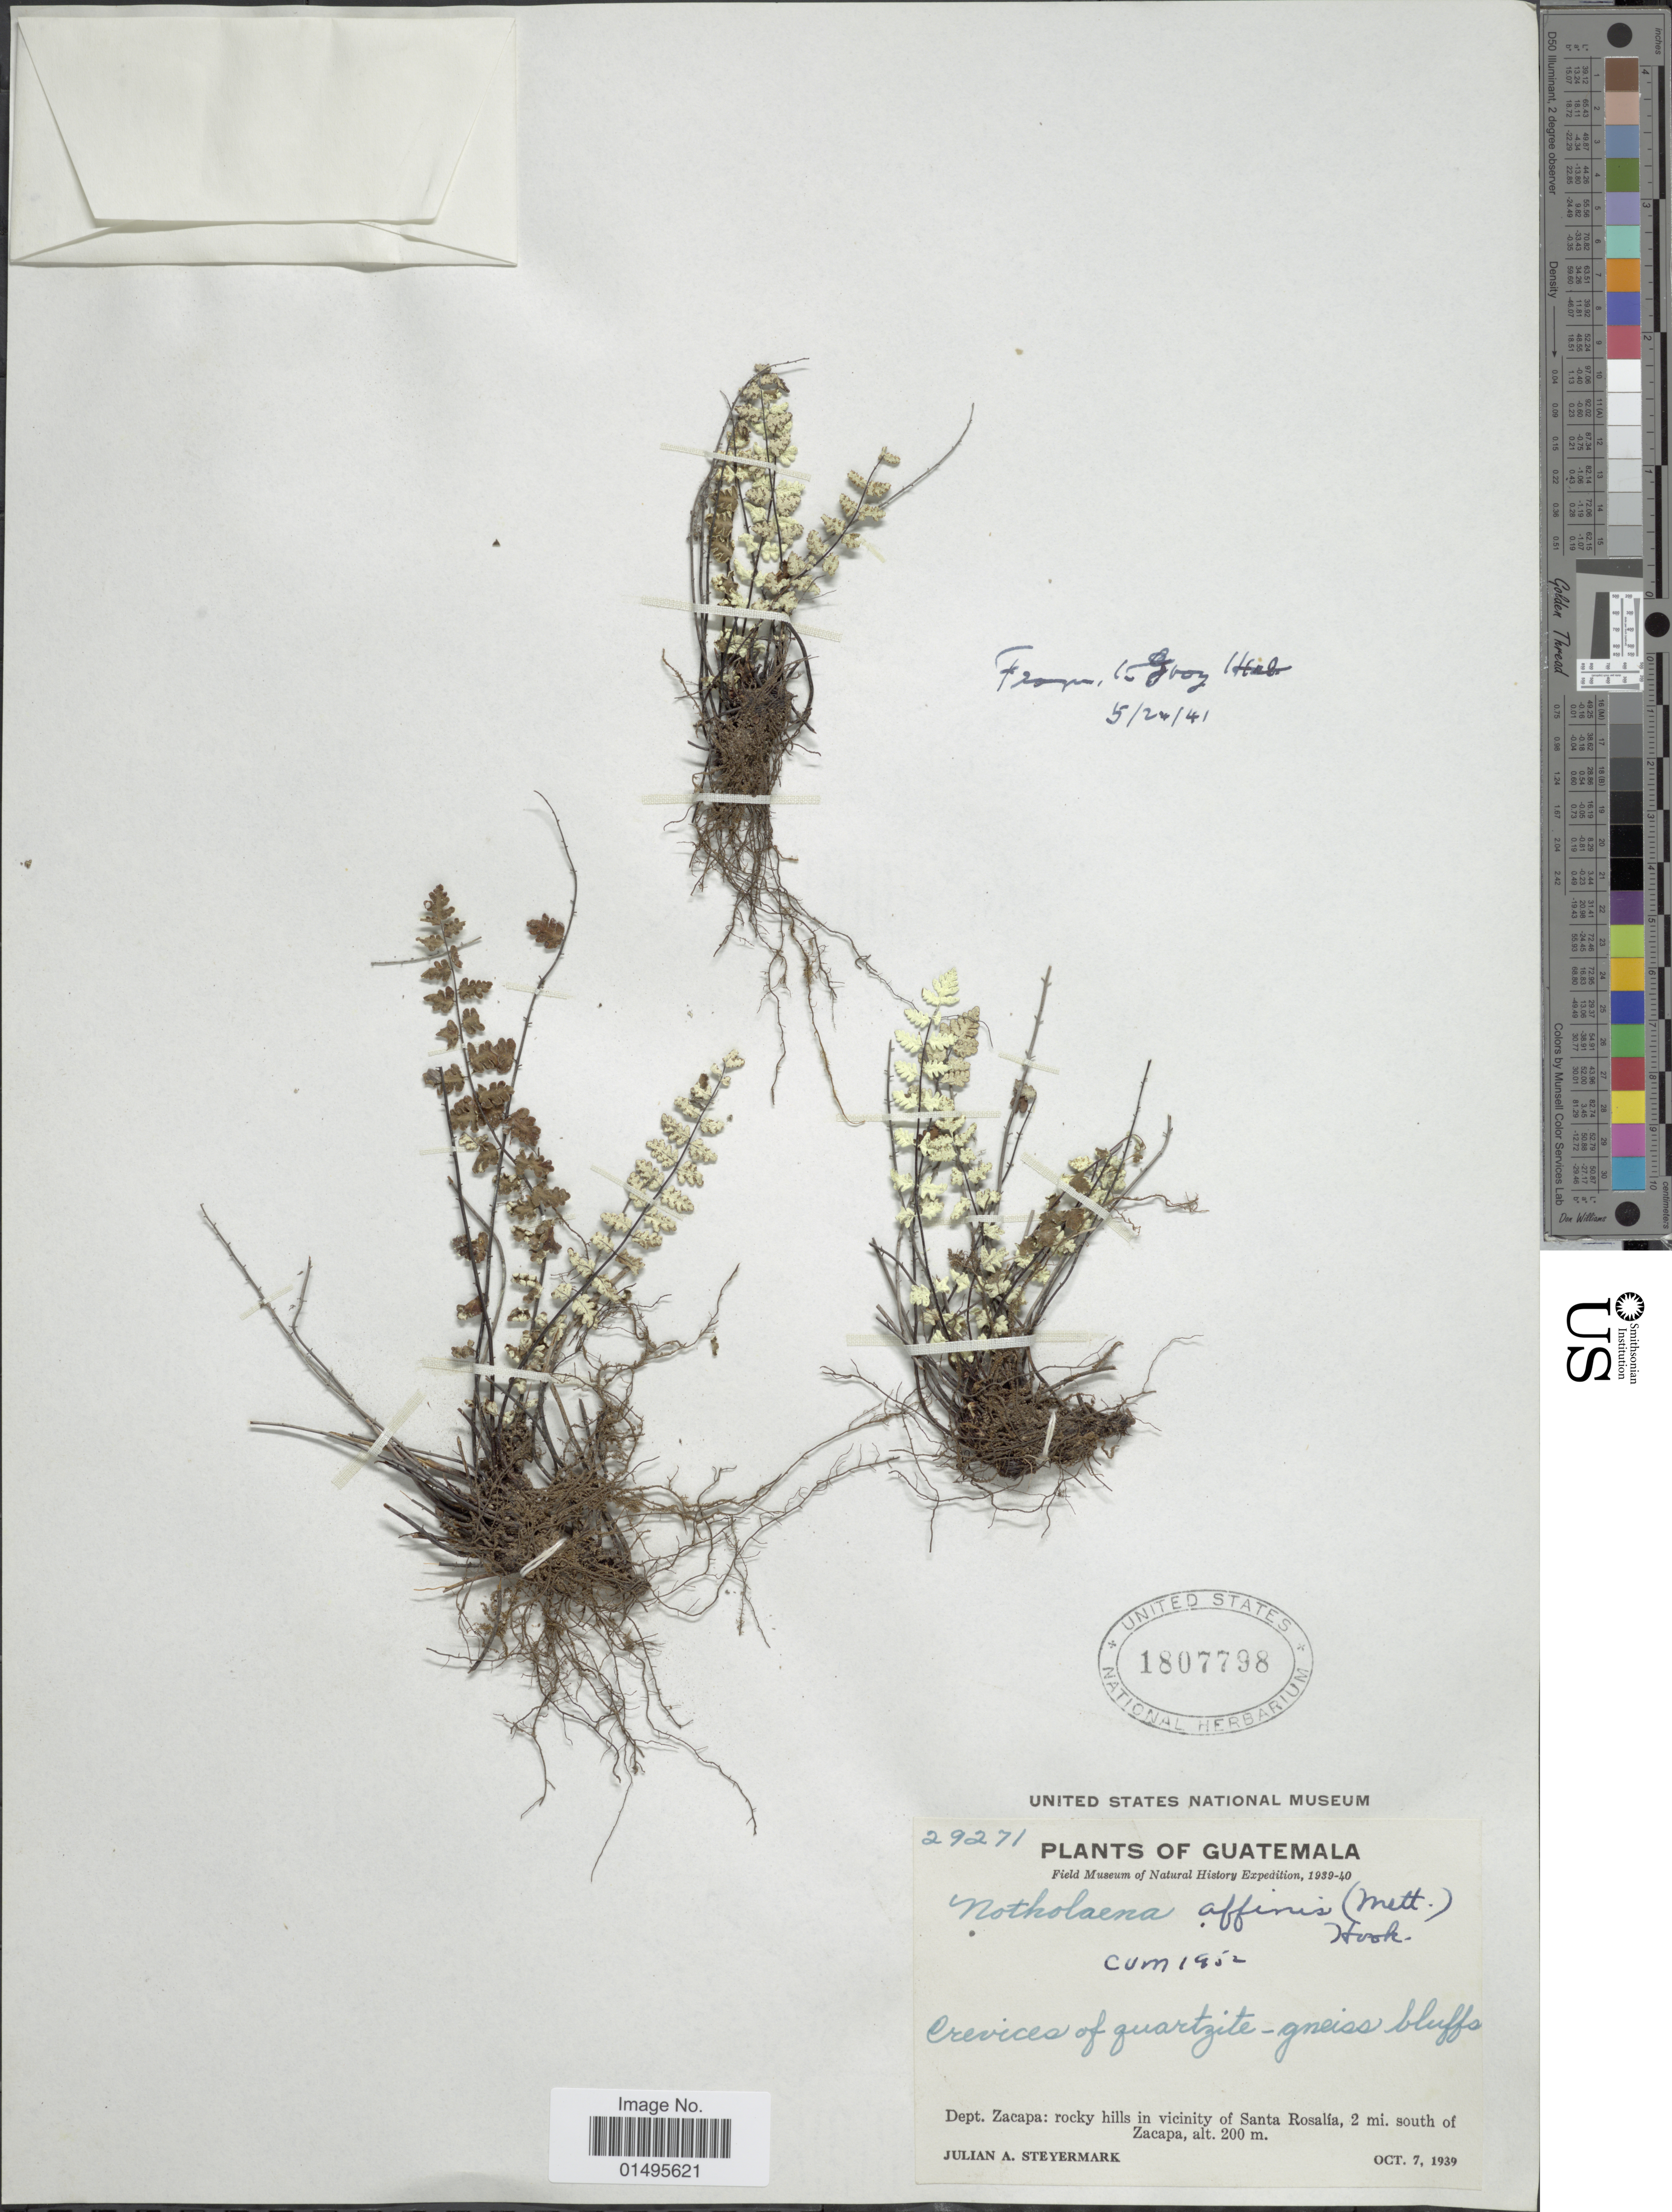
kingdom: Plantae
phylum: Tracheophyta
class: Polypodiopsida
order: Polypodiales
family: Pteridaceae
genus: Notholaena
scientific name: Notholaena affinis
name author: (Ekman) T. Moore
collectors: J. Steyermark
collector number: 29271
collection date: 1939-10-07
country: Guatemala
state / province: Zacapa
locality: Zacapa; rocky Hills in vicinity of Santa Rosalia, 2 mi. south of Zacapa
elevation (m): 200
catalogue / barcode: US 1807798